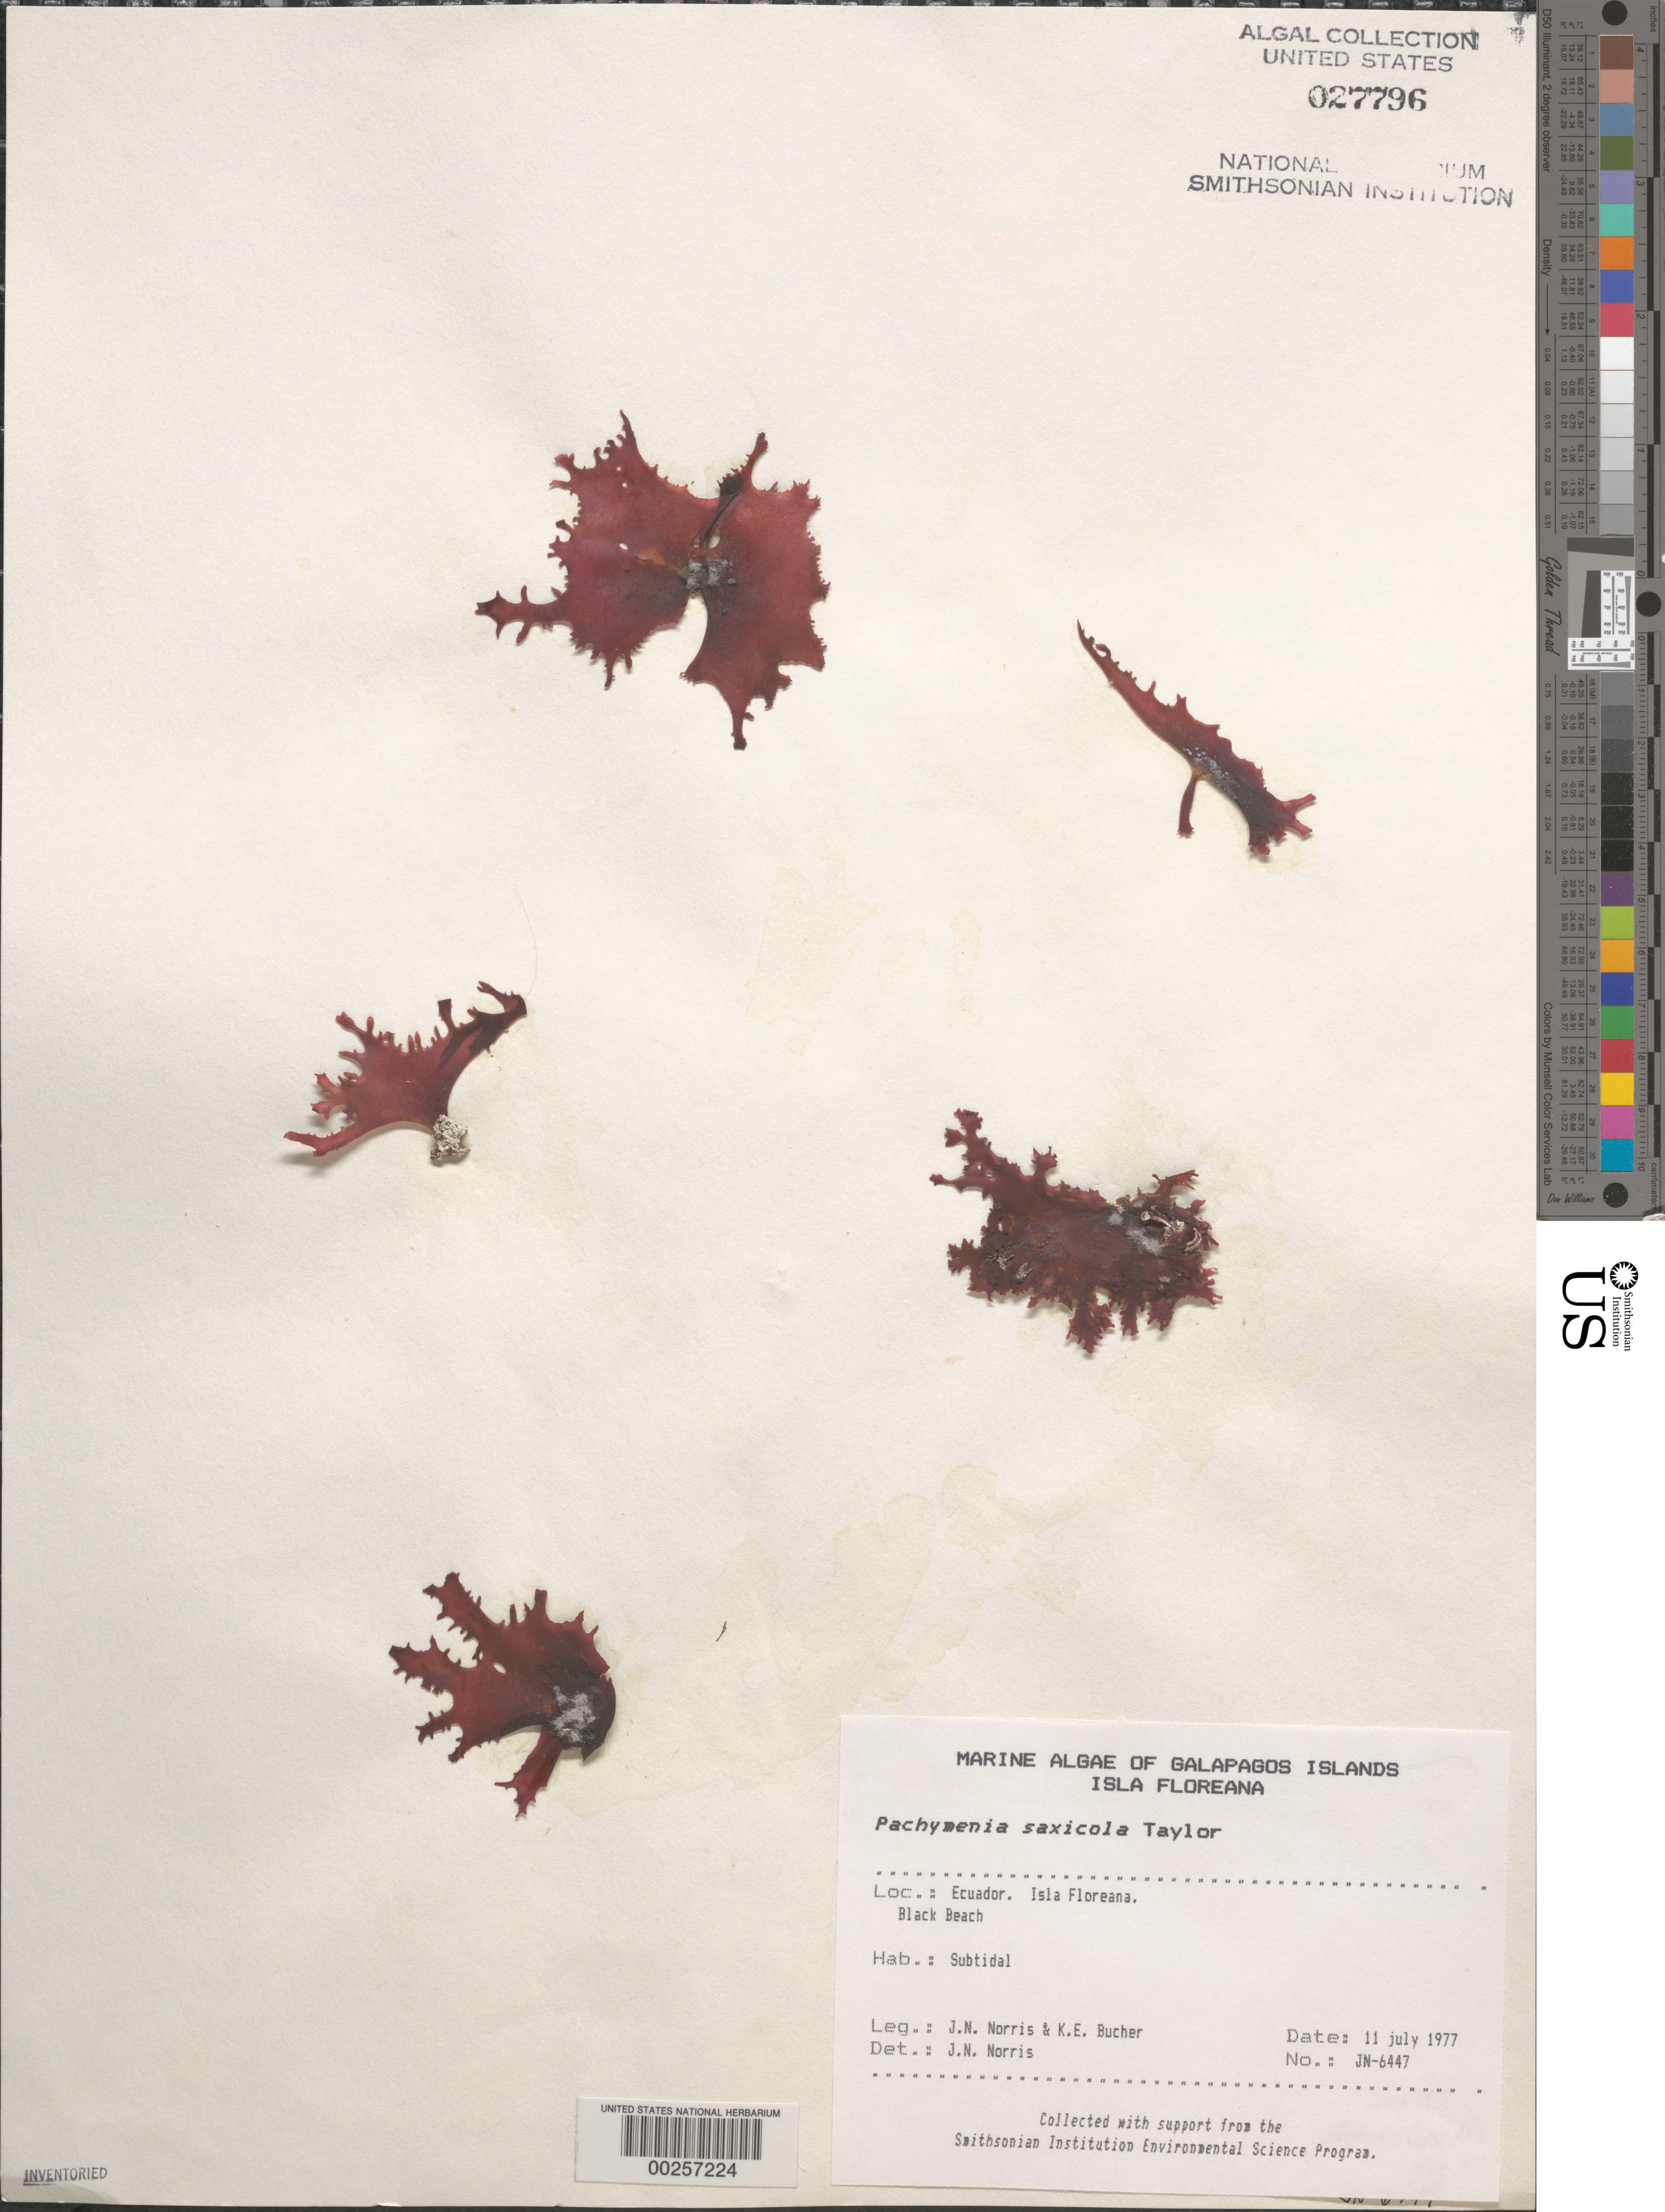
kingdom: Plantae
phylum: Rhodophyta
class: Florideophyceae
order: Halymeniales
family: Halymeniaceae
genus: Pachymenia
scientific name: Pachymenia saxicola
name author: W.R. Taylor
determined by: Norris, James N.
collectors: J. N. Norris & K. E. Bucher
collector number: JN-6447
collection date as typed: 11 Jul 1977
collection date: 1977-07-11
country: Ecuador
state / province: Colón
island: Floreana [Charles, Santa Maria]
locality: Black Beach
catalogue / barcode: US 27796